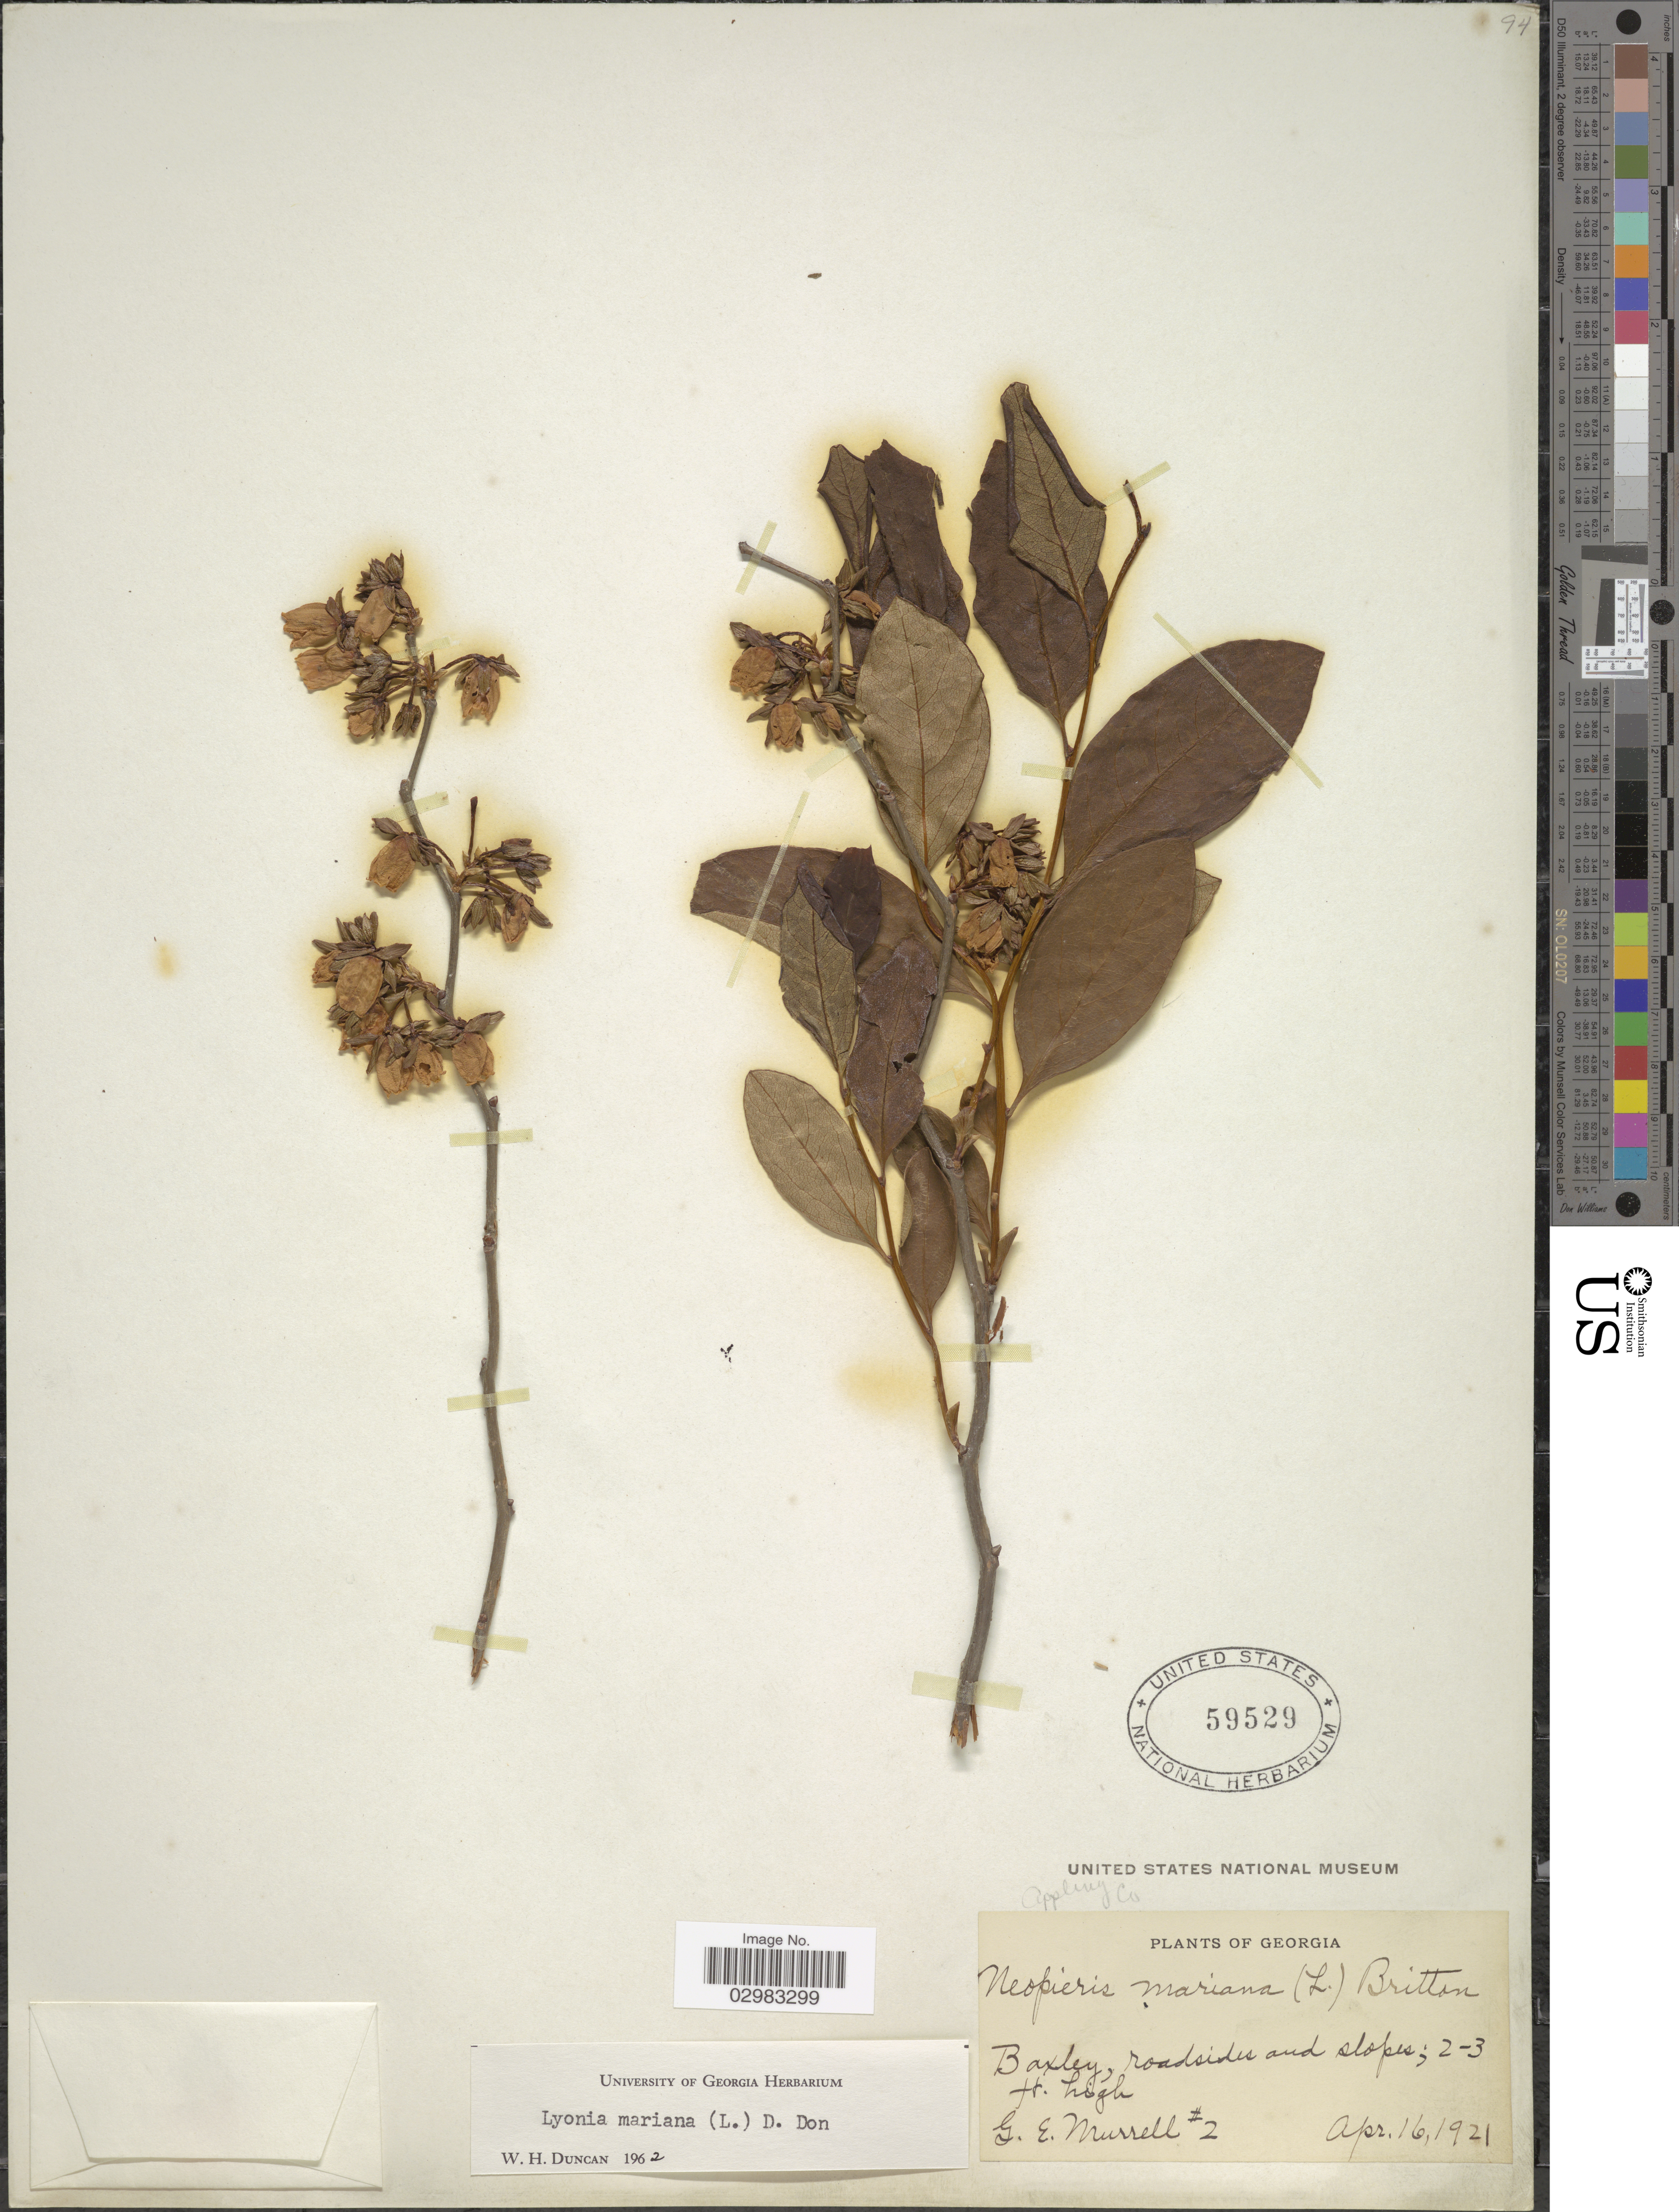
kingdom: Plantae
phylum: Tracheophyta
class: Magnoliopsida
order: Ericales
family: Ericaceae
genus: Lyonia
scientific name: Lyonia mariana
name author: (L.) D. Don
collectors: G. Murrell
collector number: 2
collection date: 1921-04-16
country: United States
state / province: Georgia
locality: Baxley, roadsides and slopes. Appling Co.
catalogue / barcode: US 59529